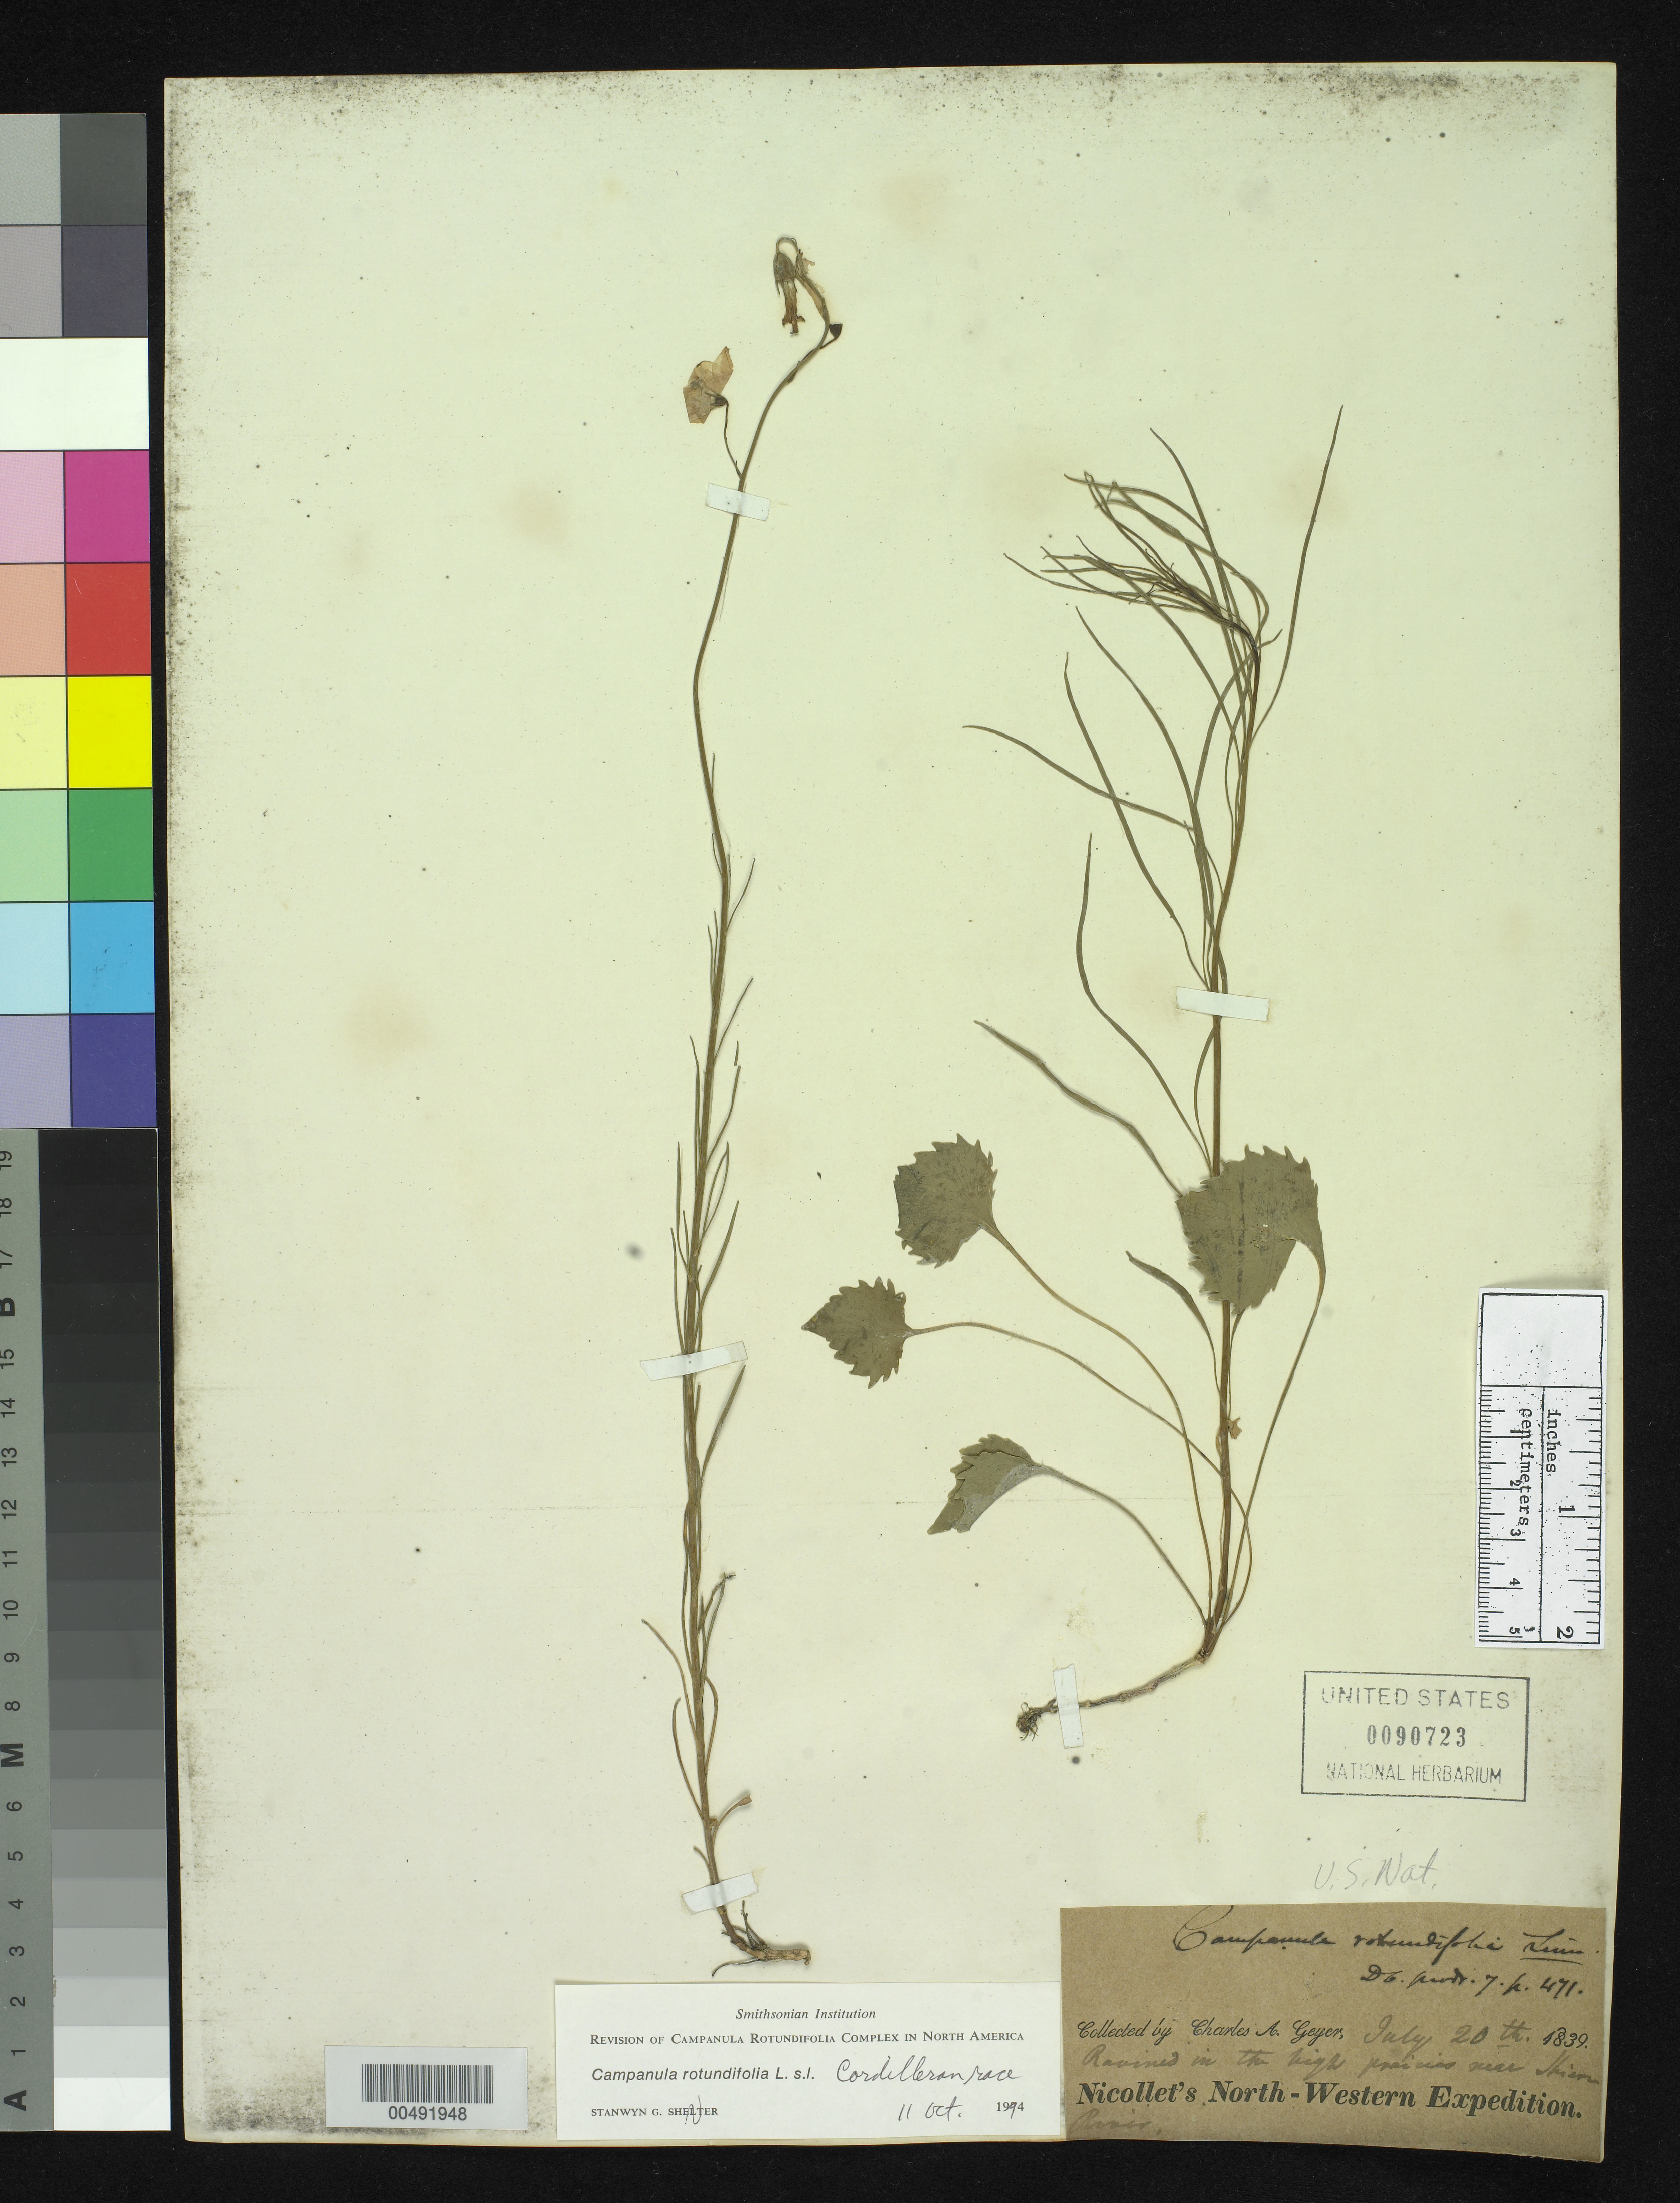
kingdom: Plantae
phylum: Tracheophyta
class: Magnoliopsida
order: Asterales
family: Campanulaceae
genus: Campanula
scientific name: Campanula rotundifolia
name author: L.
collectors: C. A. Geyer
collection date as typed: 20 Jul 1839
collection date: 1839-07-20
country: United States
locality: Near Shienne River.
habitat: Ravines in the high prairies near river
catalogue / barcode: US 90723